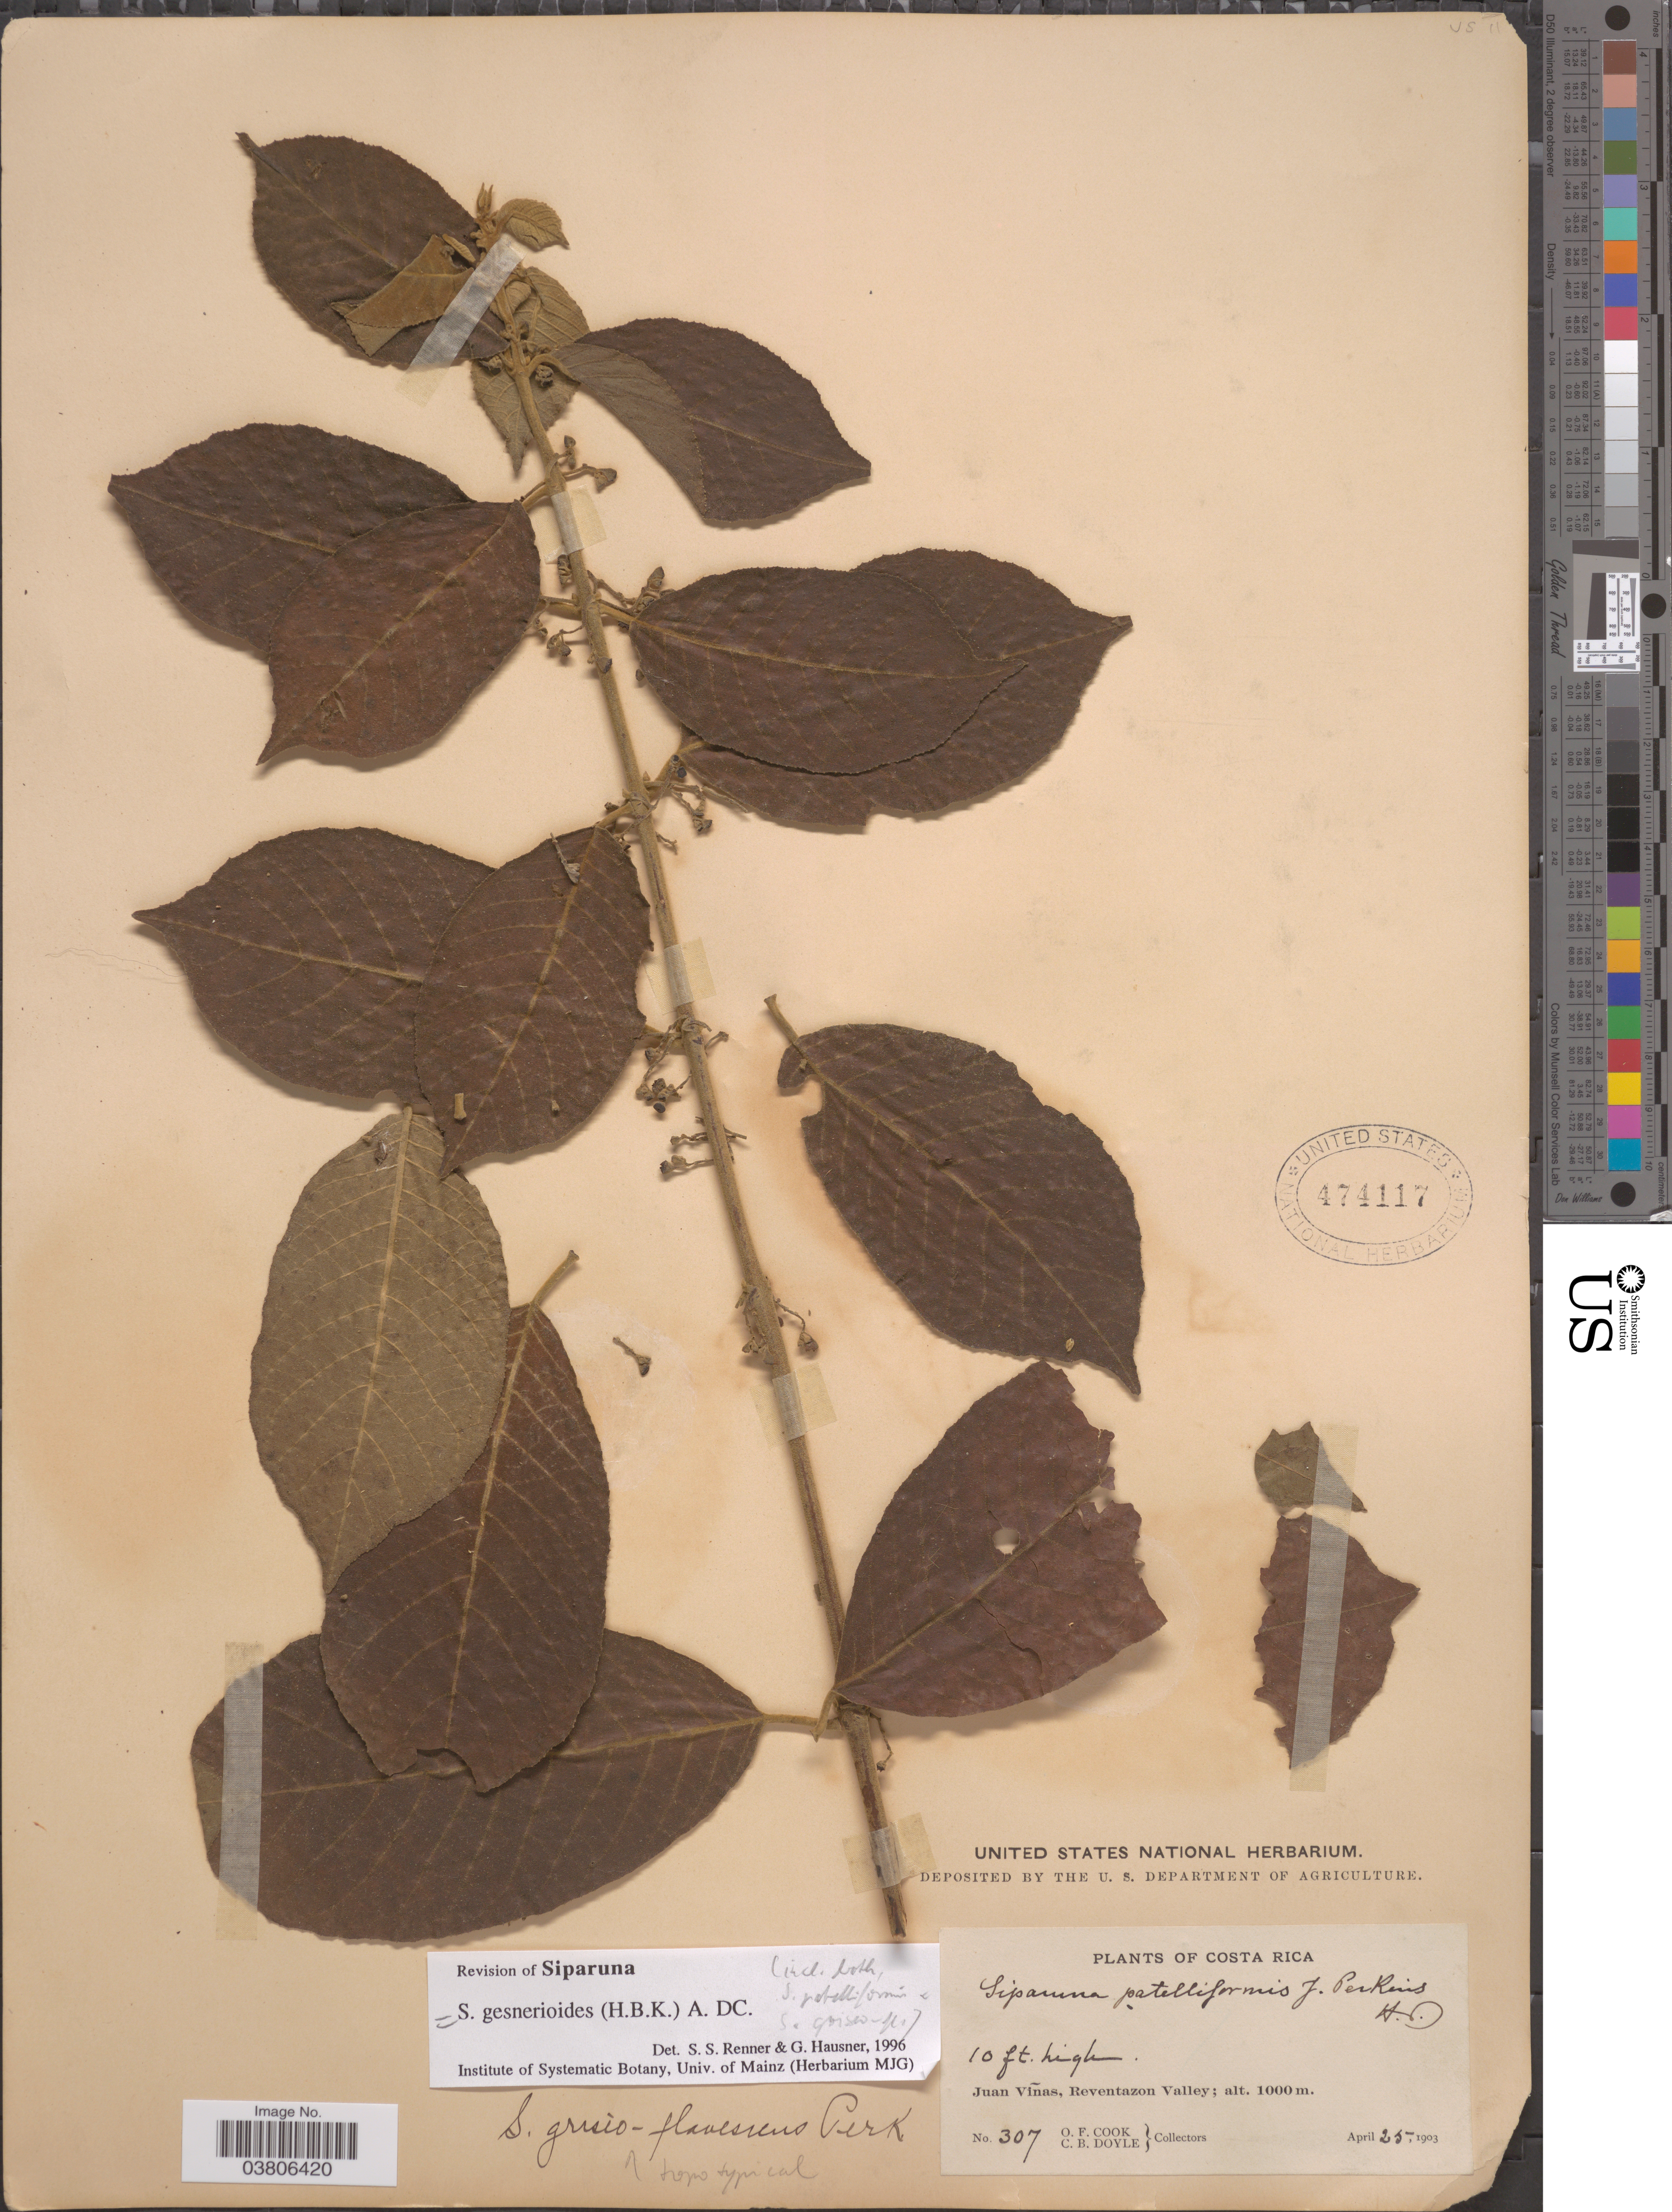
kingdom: Plantae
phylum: Tracheophyta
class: Magnoliopsida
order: Laurales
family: Siparunaceae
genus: Siparuna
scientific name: Siparuna gesnerioides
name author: (Kunth) A. DC.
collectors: O. F. Cook & C. Doyle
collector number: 307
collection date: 1903-04-25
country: Costa Rica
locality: Juan Viñas, Reventazon Valley.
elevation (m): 1000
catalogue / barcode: US 474117